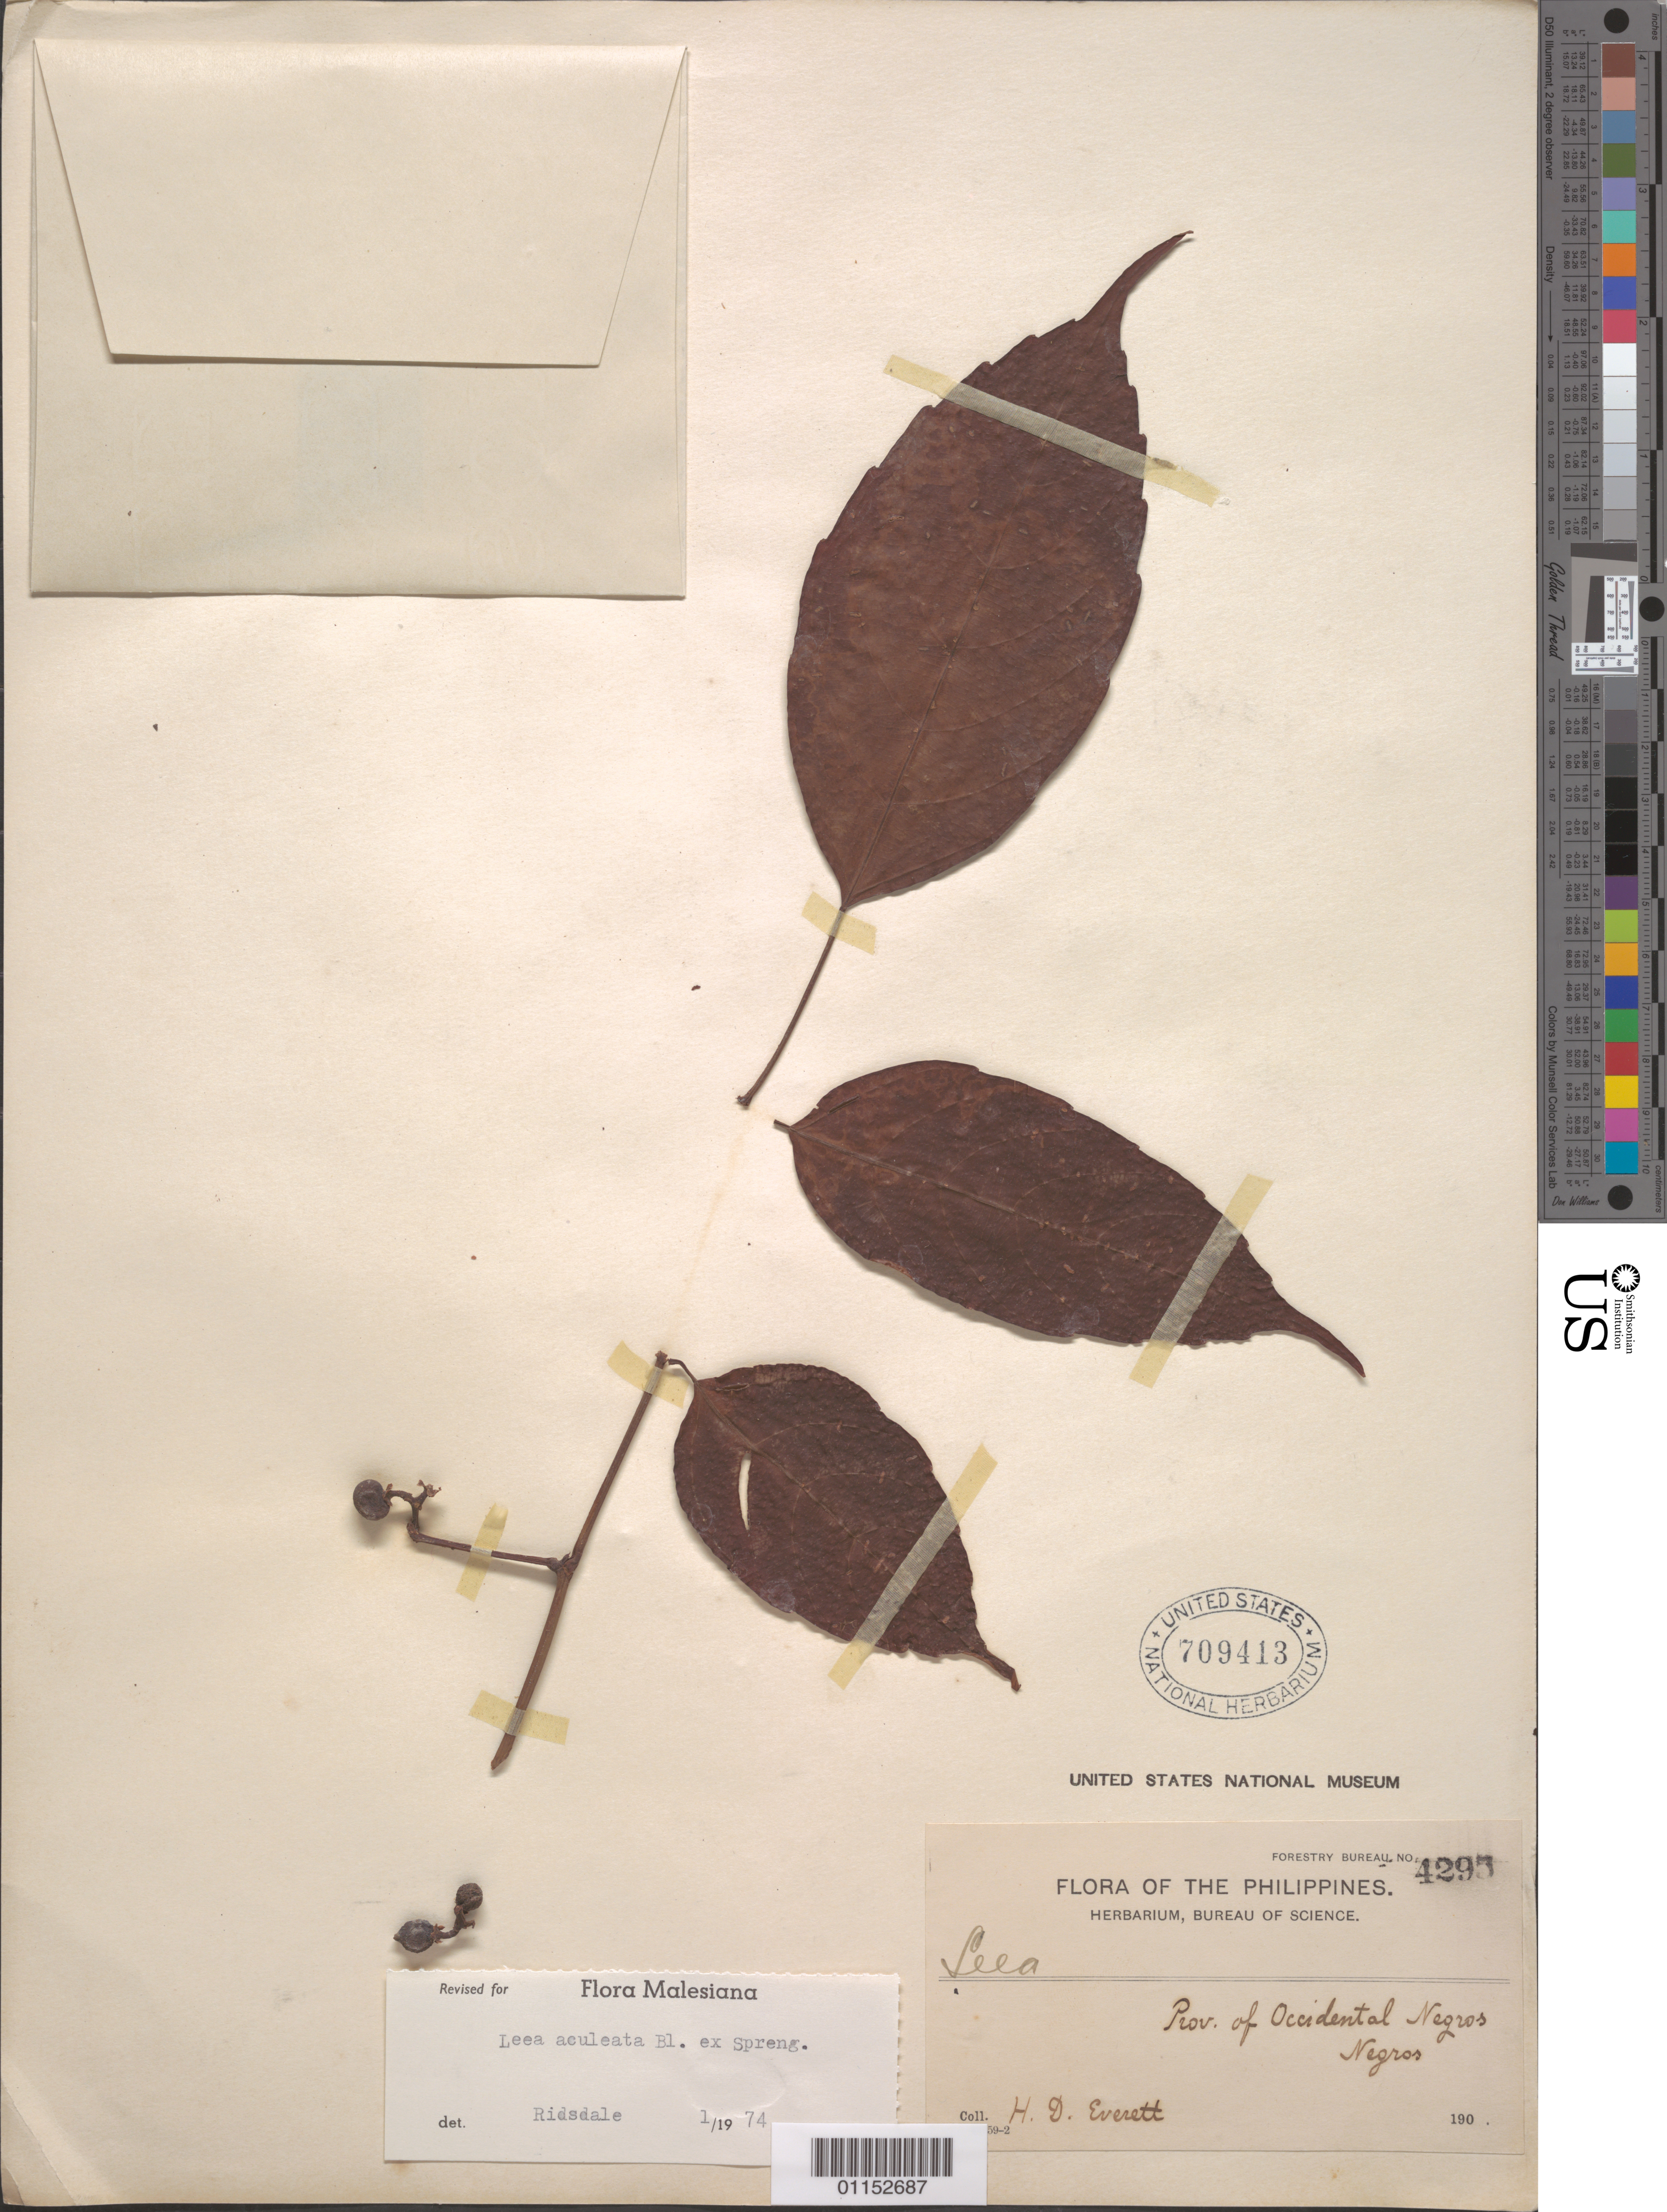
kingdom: Plantae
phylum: Tracheophyta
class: Magnoliopsida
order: Vitales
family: Vitaceae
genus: Leea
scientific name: Leea aculeata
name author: Blume ex Spreng.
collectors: H. Everett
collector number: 4295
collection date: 1900/1909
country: Philippines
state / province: Western Visayas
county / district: Negros Occidental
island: Negros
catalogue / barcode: US 709413